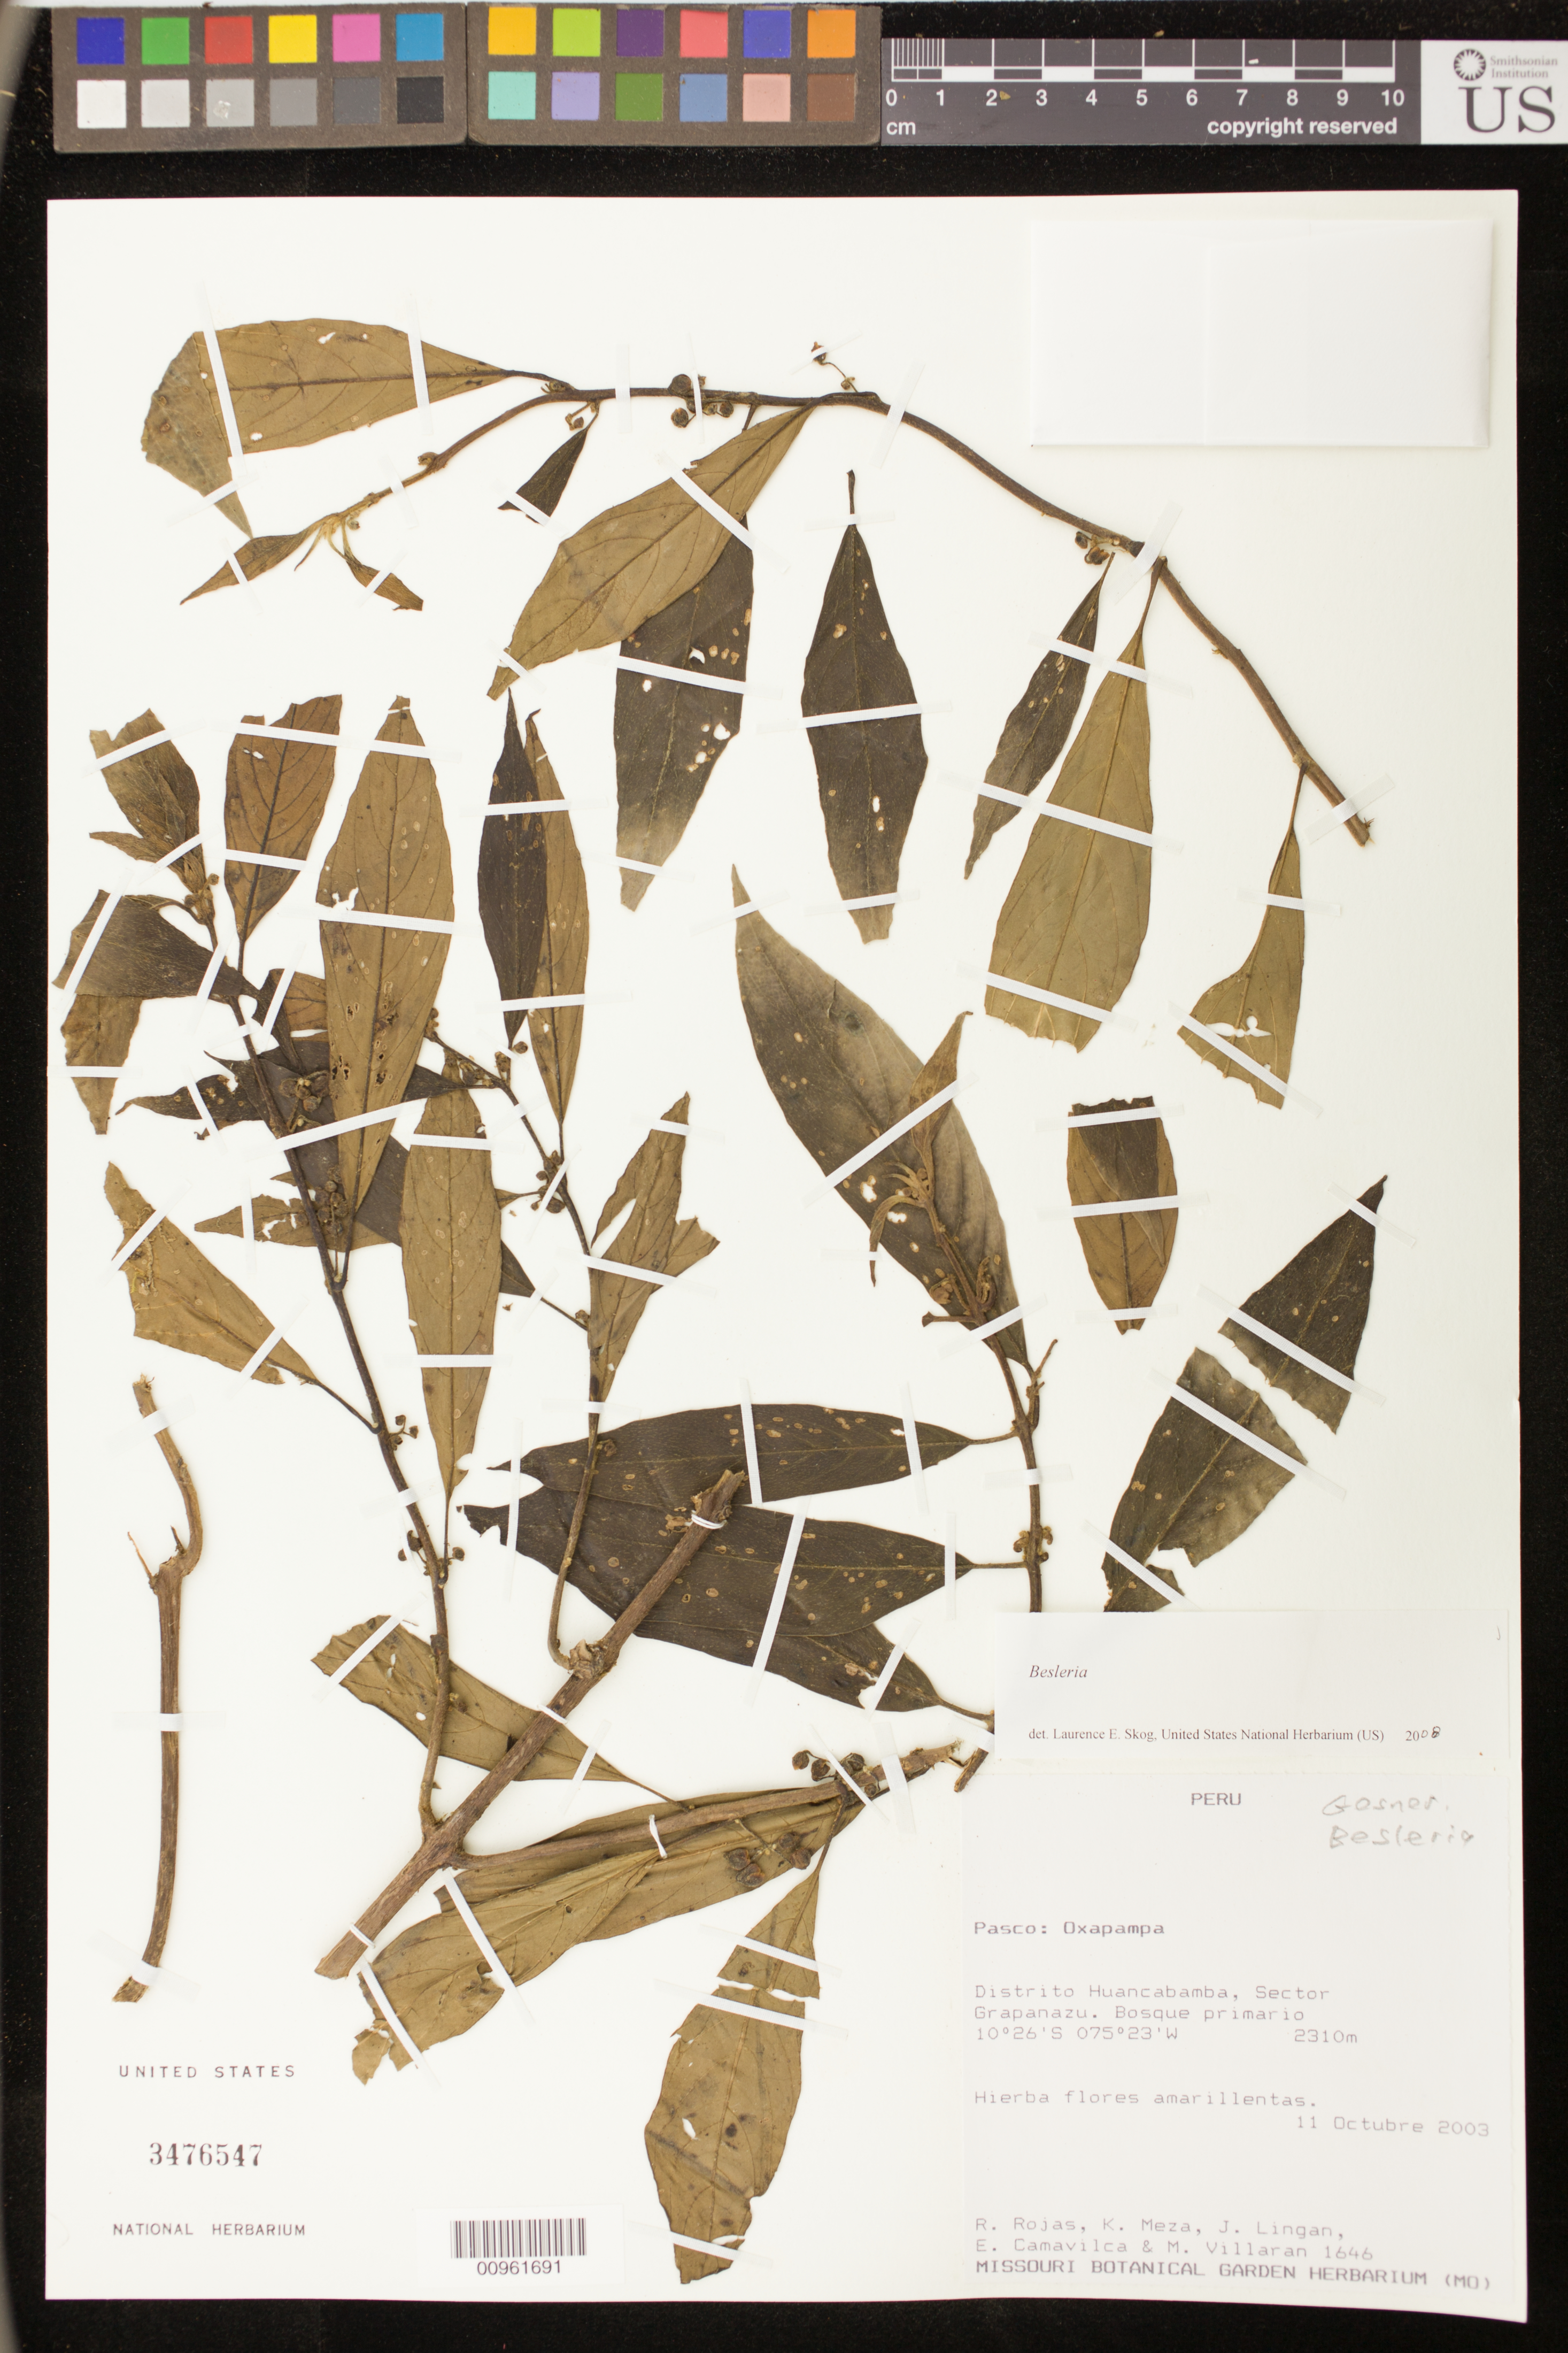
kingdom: Plantae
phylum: Tracheophyta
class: Magnoliopsida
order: Lamiales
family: Gesneriaceae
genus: Besleria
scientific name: Besleria sp.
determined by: Skog, Laurence E.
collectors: R. Rojas & et al.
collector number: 1646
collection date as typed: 11 Oct 2003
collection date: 2003-10-11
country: Peru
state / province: Pasco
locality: Pasco: Oxapampa. Distrito Huancabamba, Sector Grapanazu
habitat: Bosque primario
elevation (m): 2310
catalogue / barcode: US 3476547